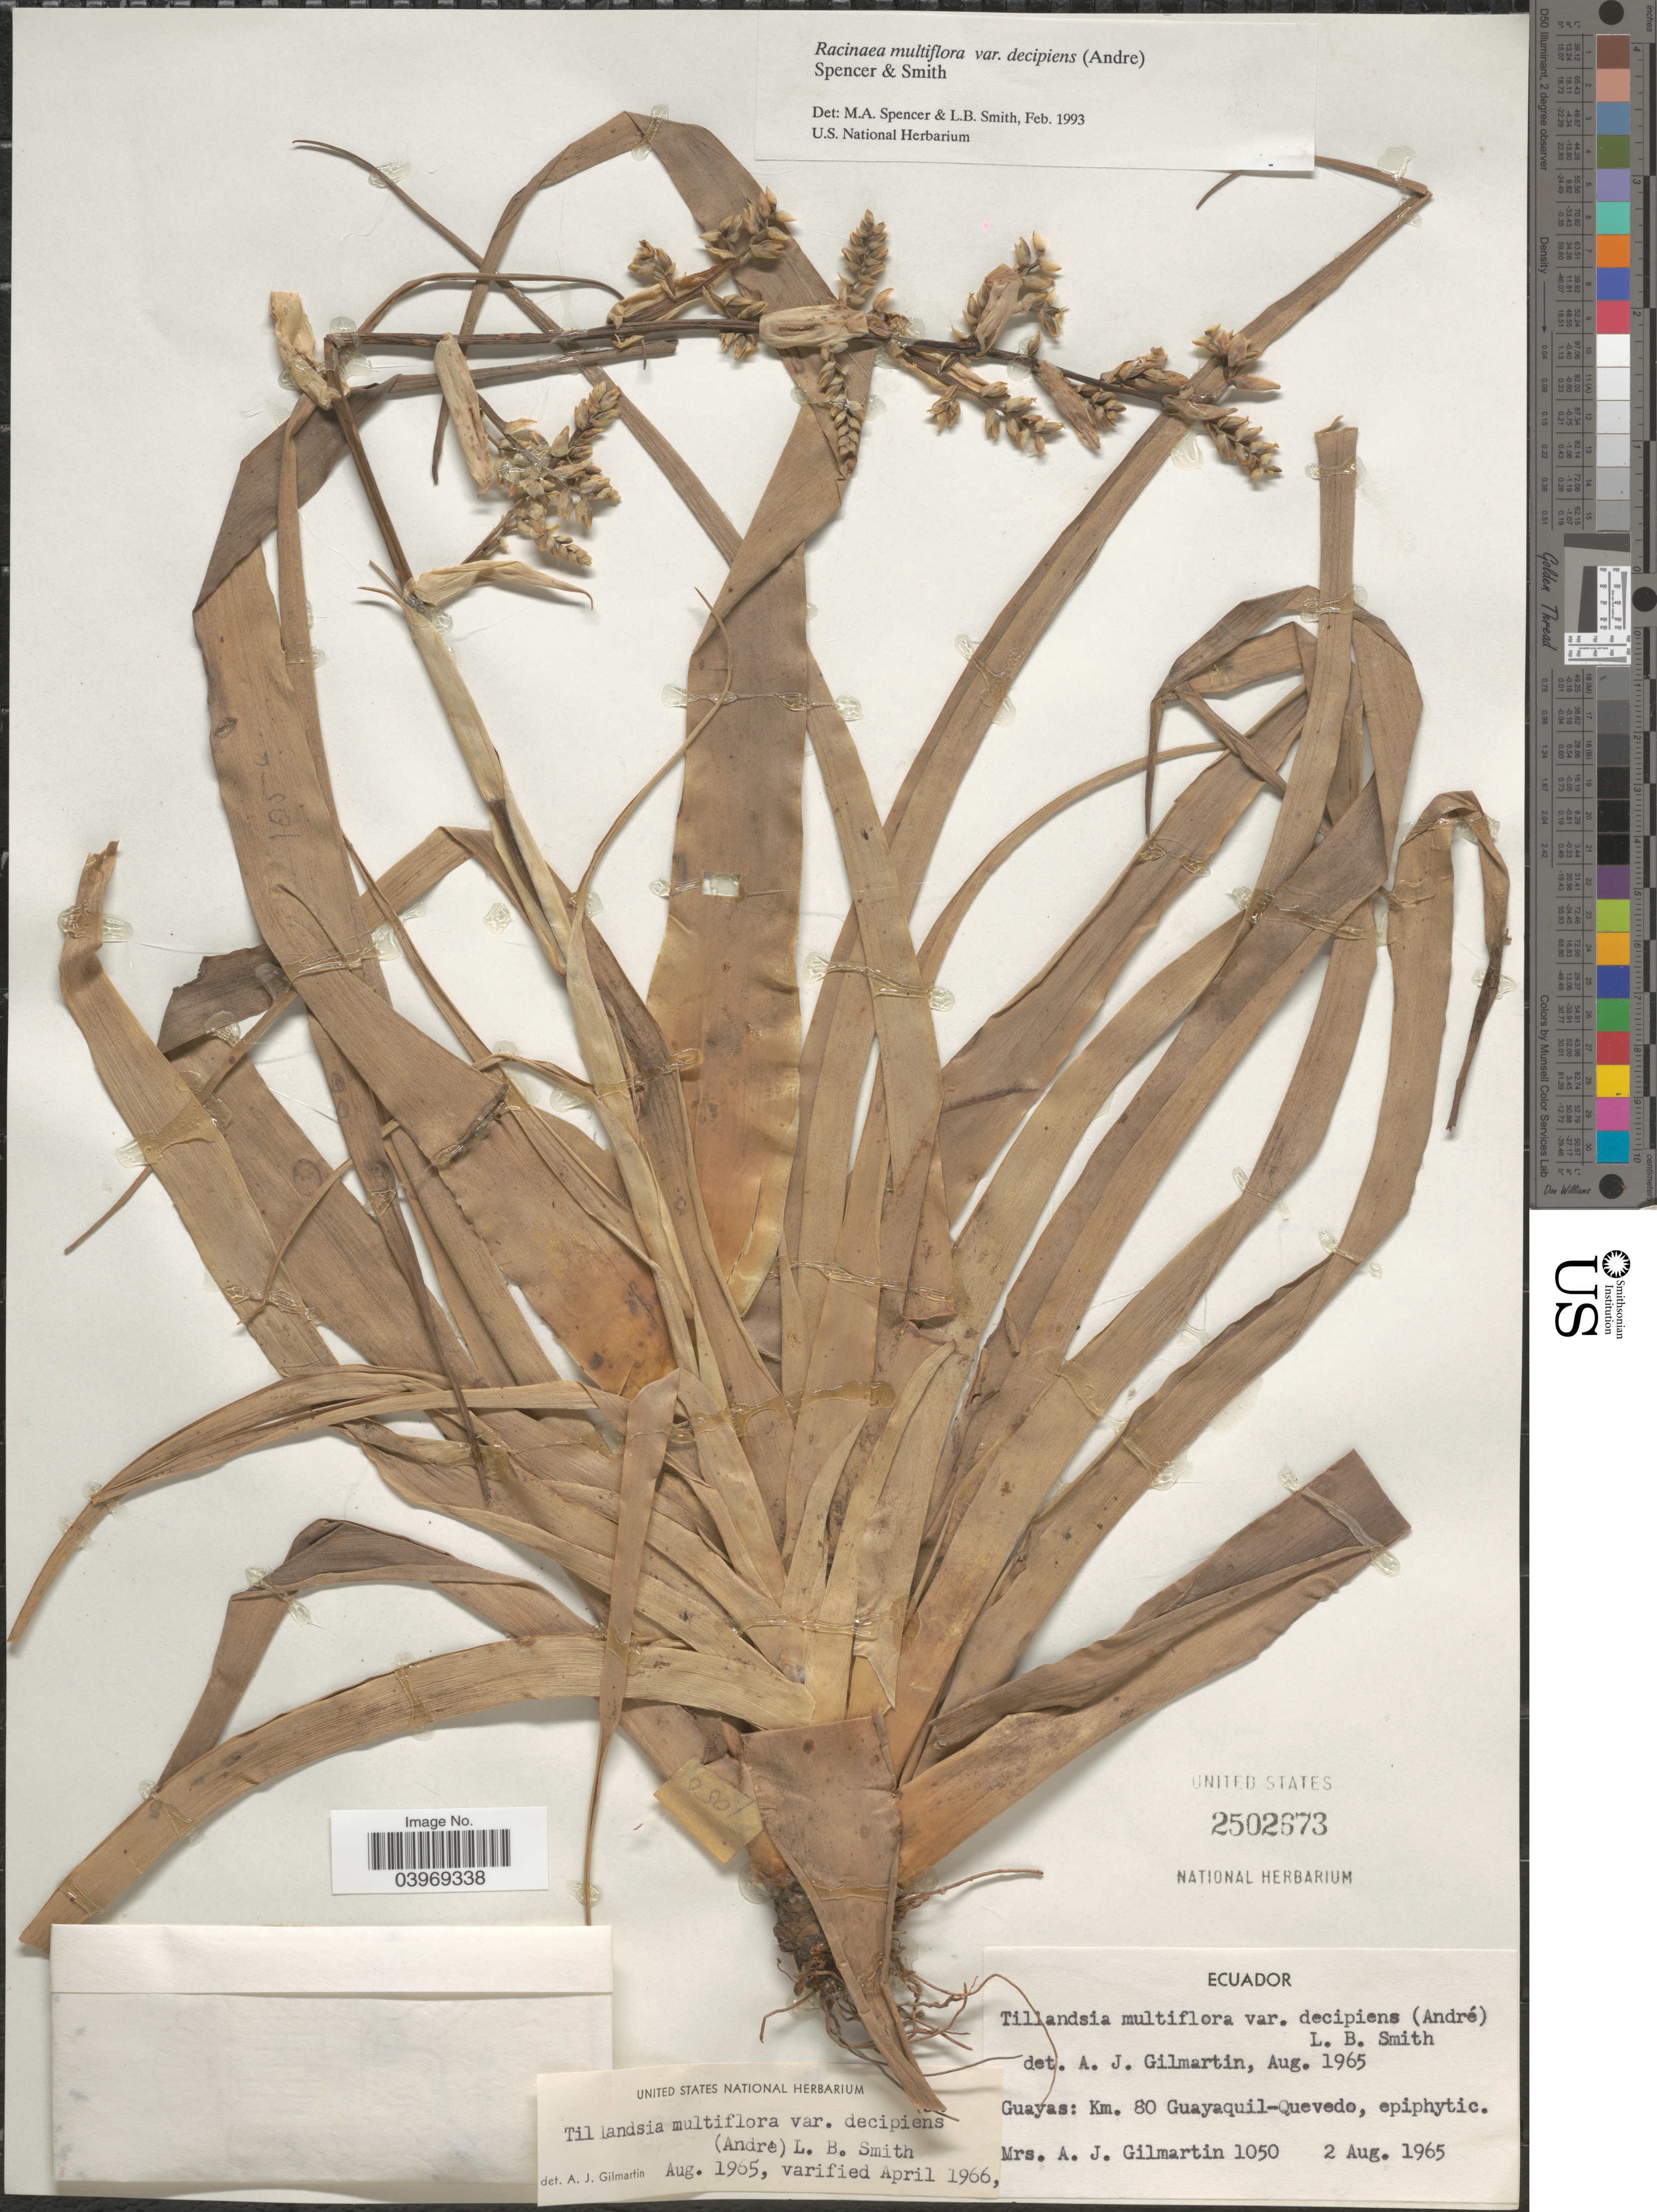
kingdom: Plantae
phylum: Tracheophyta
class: Liliopsida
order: Poales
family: Bromeliaceae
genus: Racinaea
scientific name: Racinaea multiflora var. decipiens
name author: (André) M.A. Spencer & L.B. Sm.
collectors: A. J. Gilmartin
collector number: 1050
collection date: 1965-08-02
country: Ecuador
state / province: Guayas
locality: Km. 80 Guayaquil-Quevedo.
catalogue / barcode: US 2502673